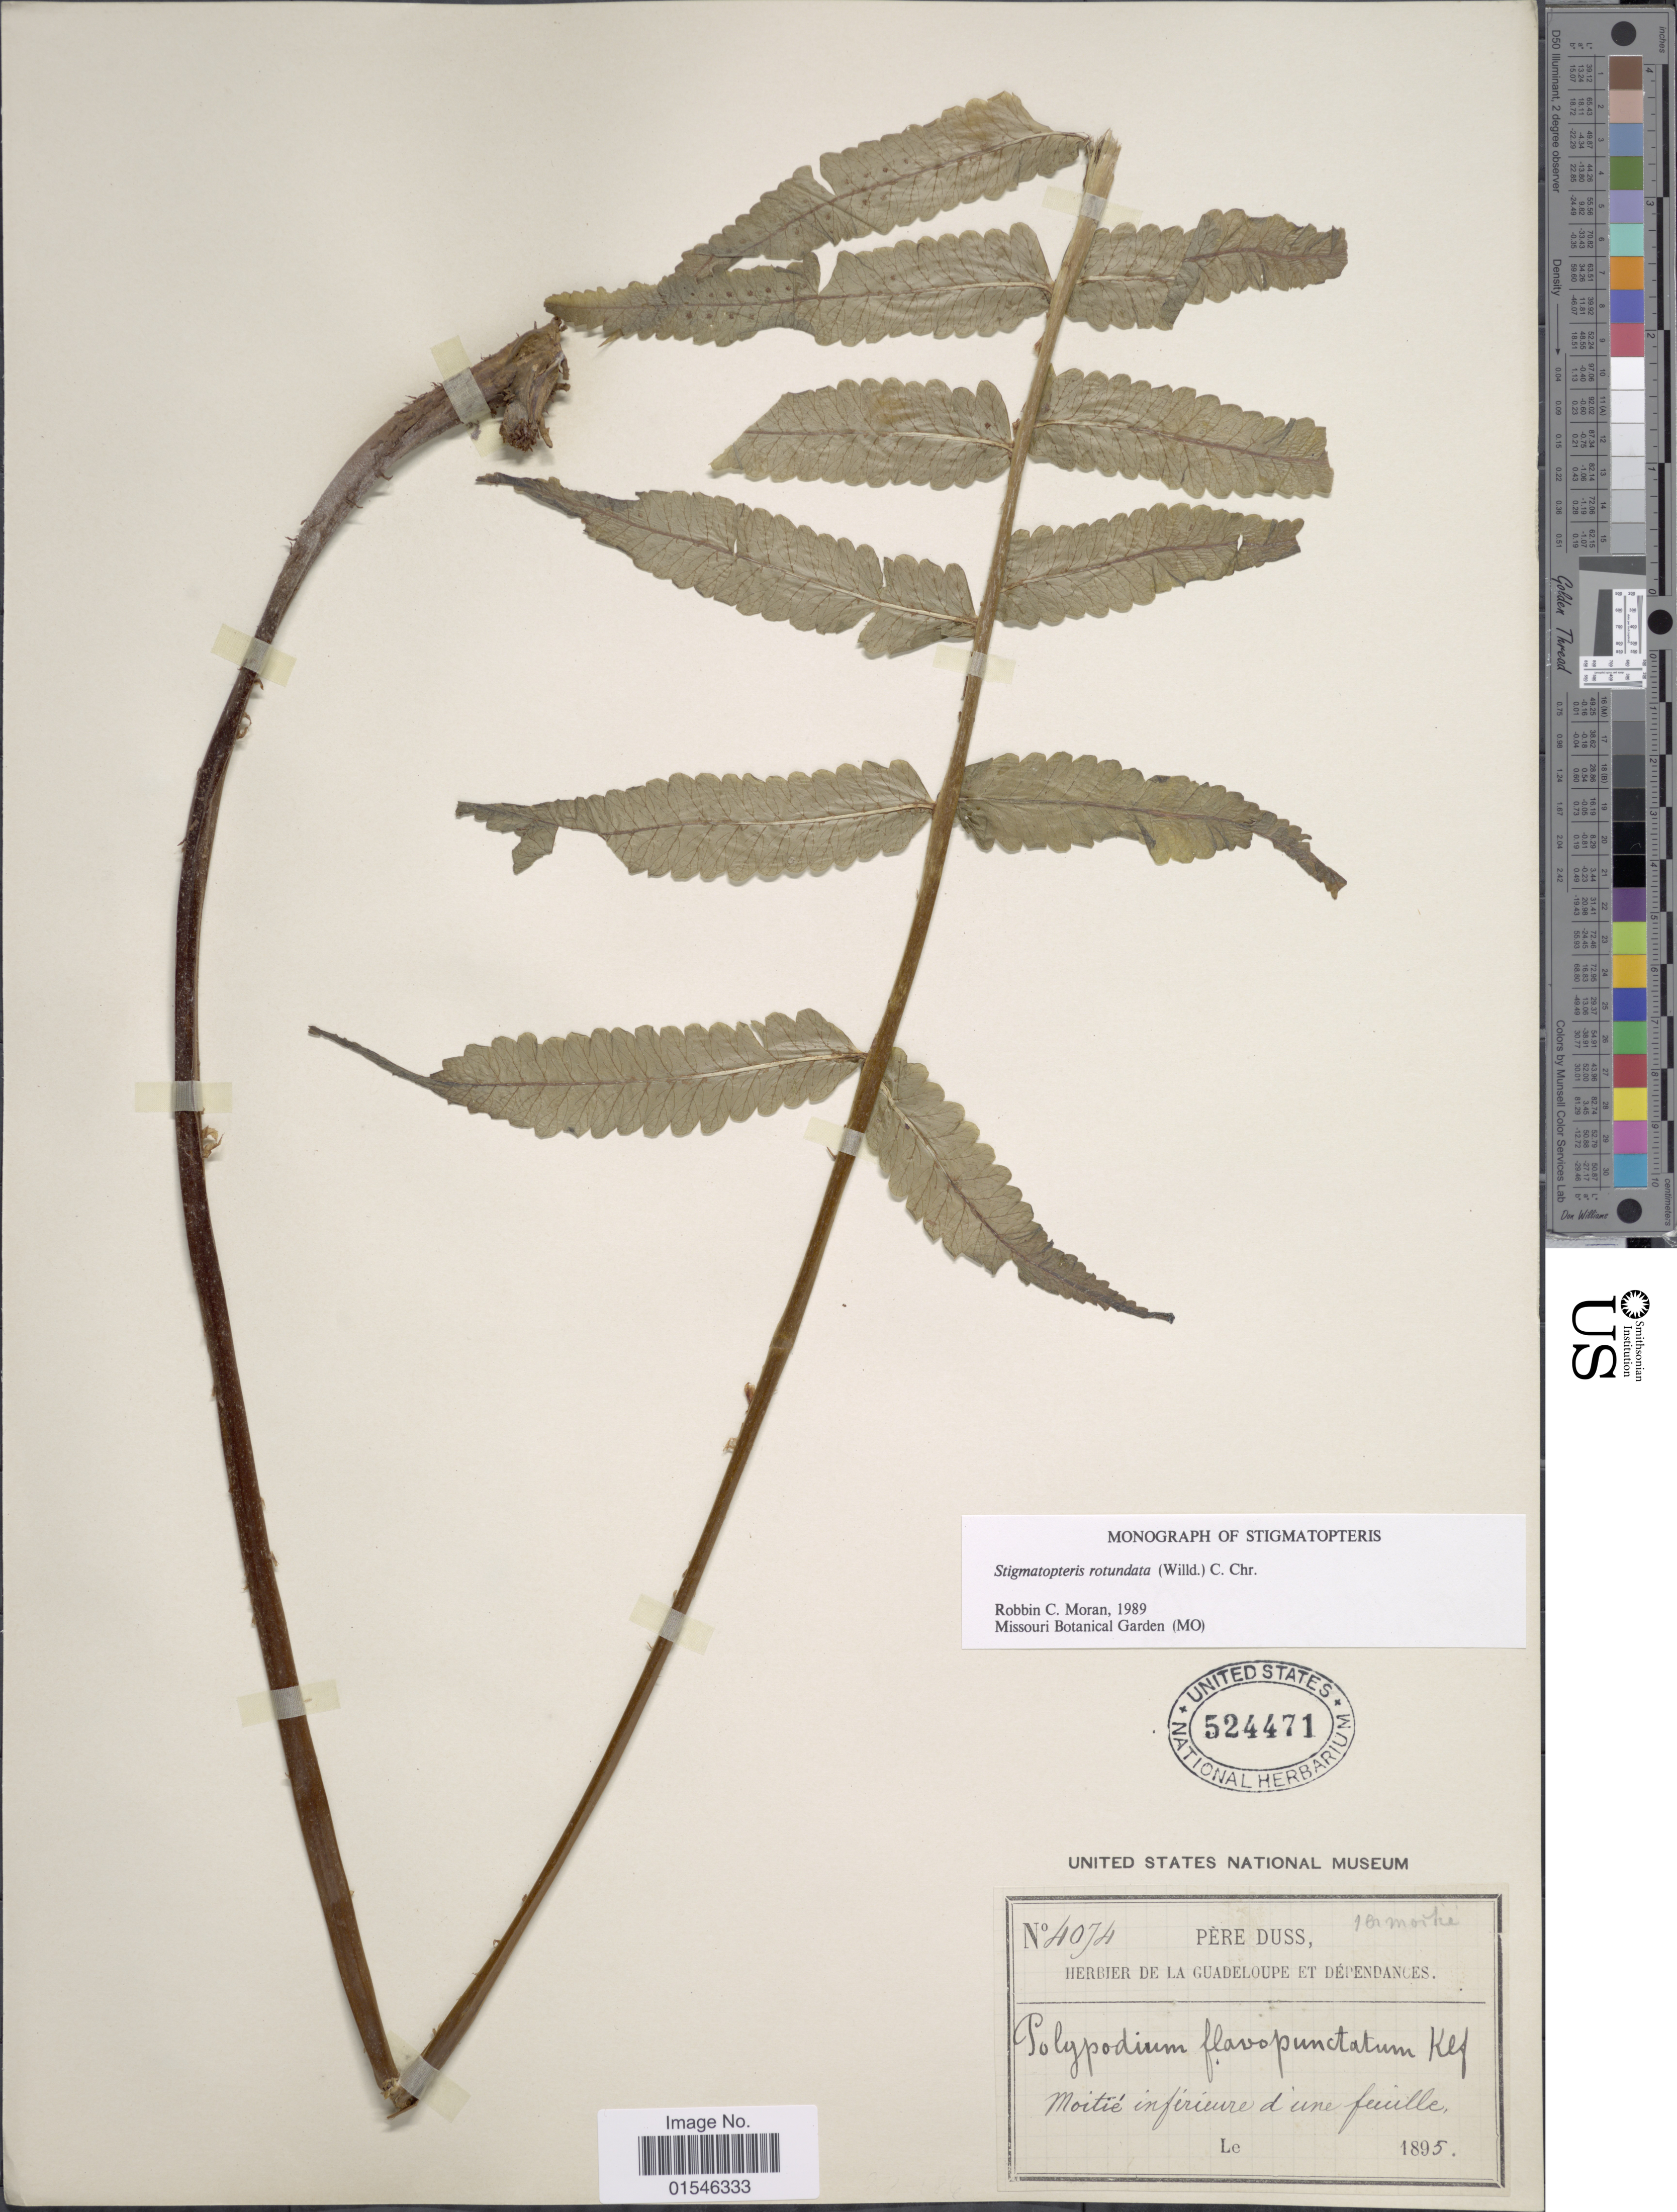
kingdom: Plantae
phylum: Tracheophyta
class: Polypodiopsida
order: Polypodiales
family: Dryopteridaceae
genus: Stigmatopteris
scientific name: Stigmatopteris rotundata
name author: (Willd.) C. Chr.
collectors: Père Duss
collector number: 4074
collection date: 1895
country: Guadeloupe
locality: Moitié inferieure d'une feuille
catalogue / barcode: US 524471